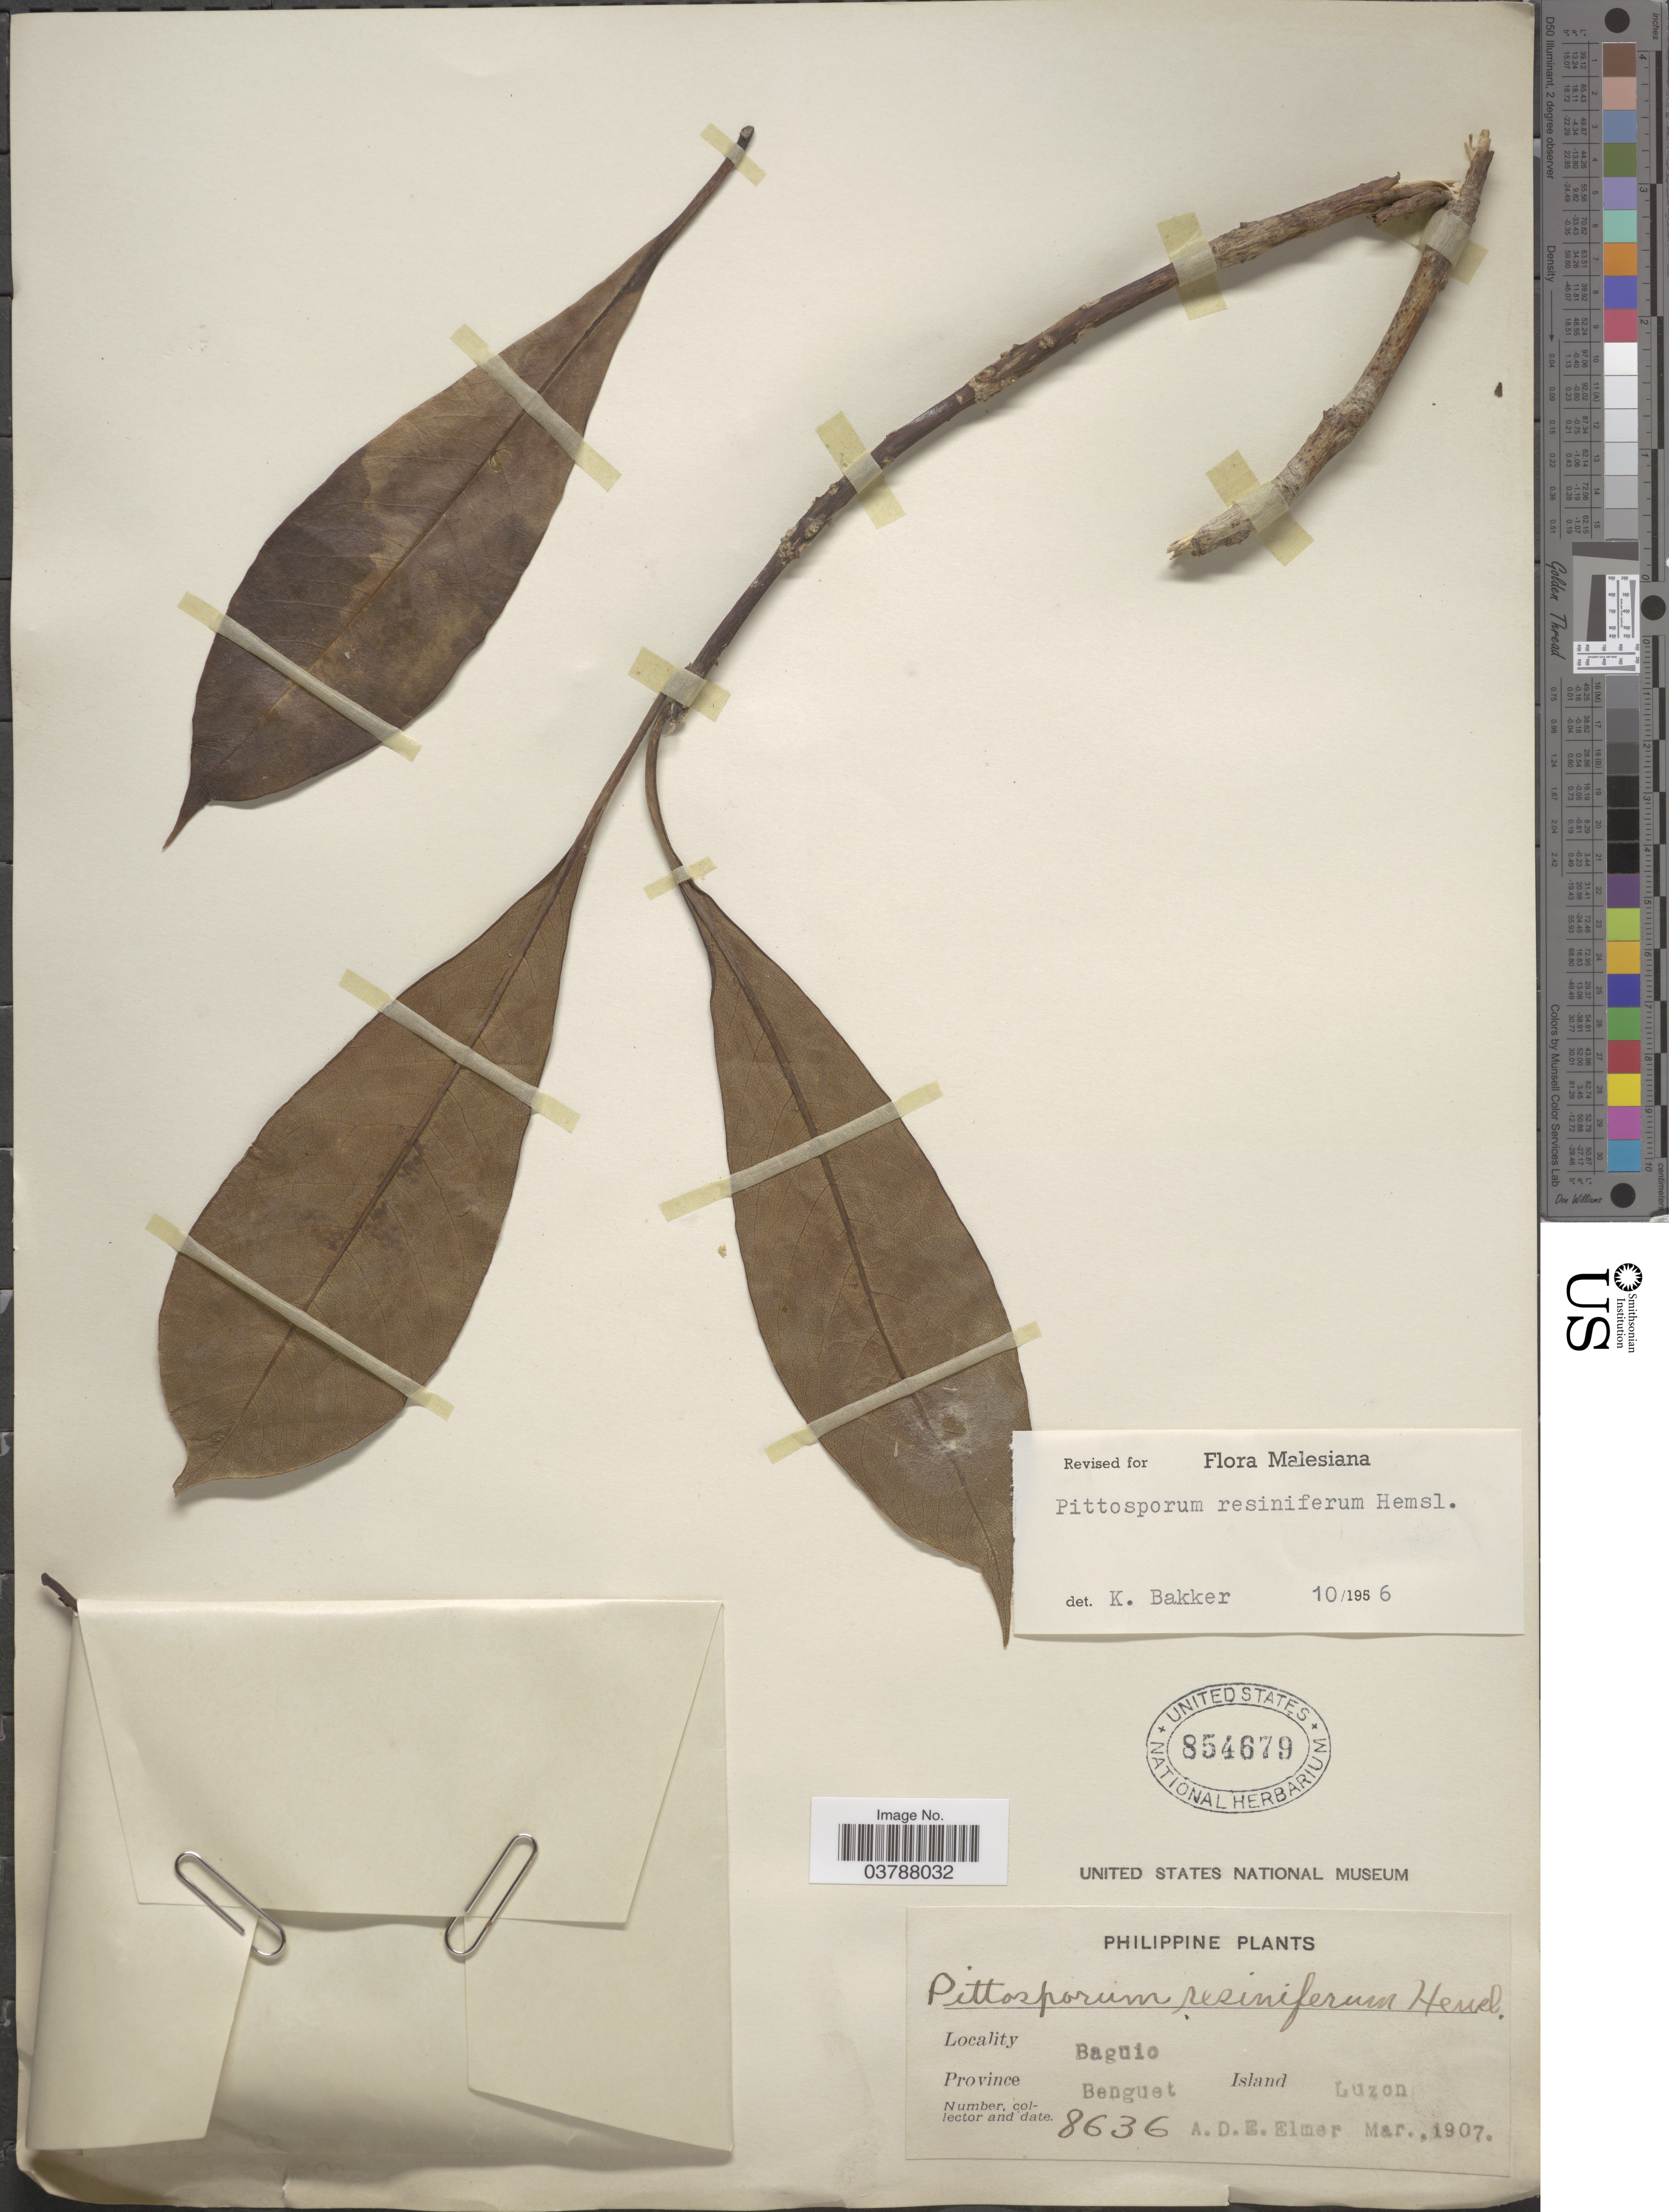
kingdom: Plantae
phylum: Tracheophyta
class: Magnoliopsida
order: Apiales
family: Pittosporaceae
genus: Pittosporum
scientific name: Pittosporum resiniferum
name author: Hemsl.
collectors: A. D. E. Elmer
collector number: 8636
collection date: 1907-03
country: Philippines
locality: Baguio, Province Benguet, Island Luzon.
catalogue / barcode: US 854679